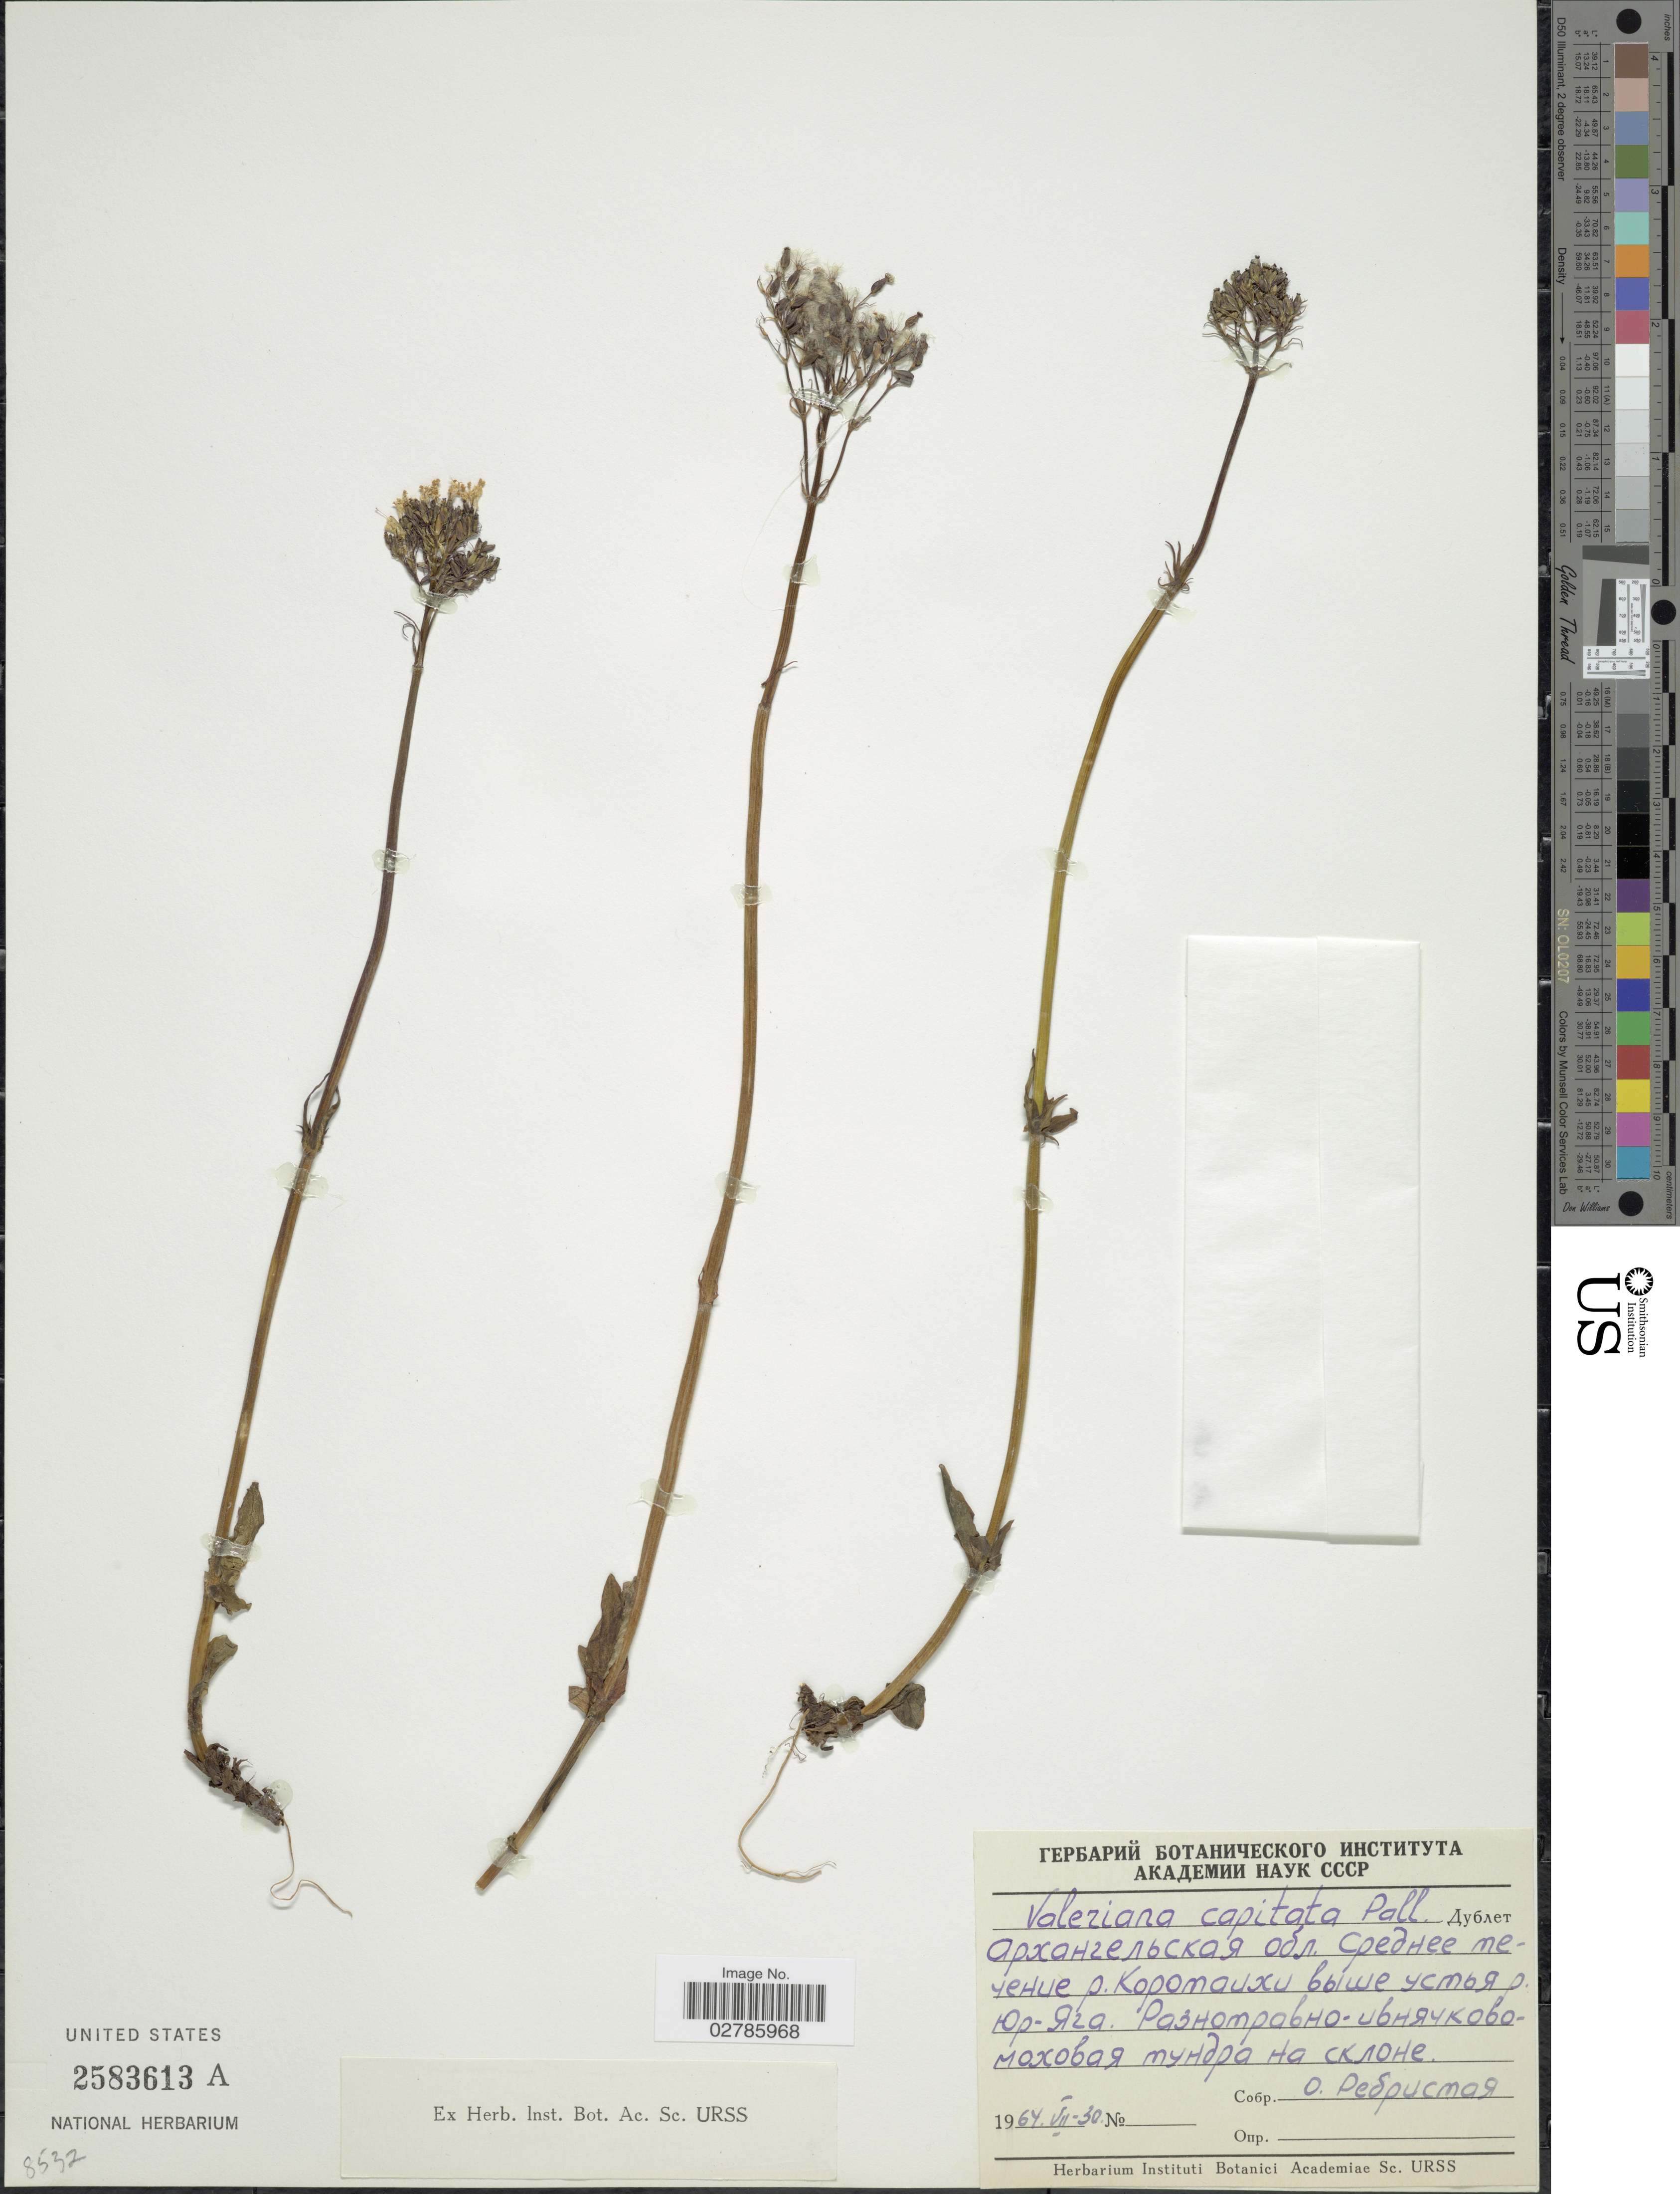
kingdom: Plantae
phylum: Tracheophyta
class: Magnoliopsida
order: Dipsacales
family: Caprifoliaceae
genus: Valeriana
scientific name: Valeriana capitata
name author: Link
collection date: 1964-07-30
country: U.S.S.R.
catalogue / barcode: US 2583613A